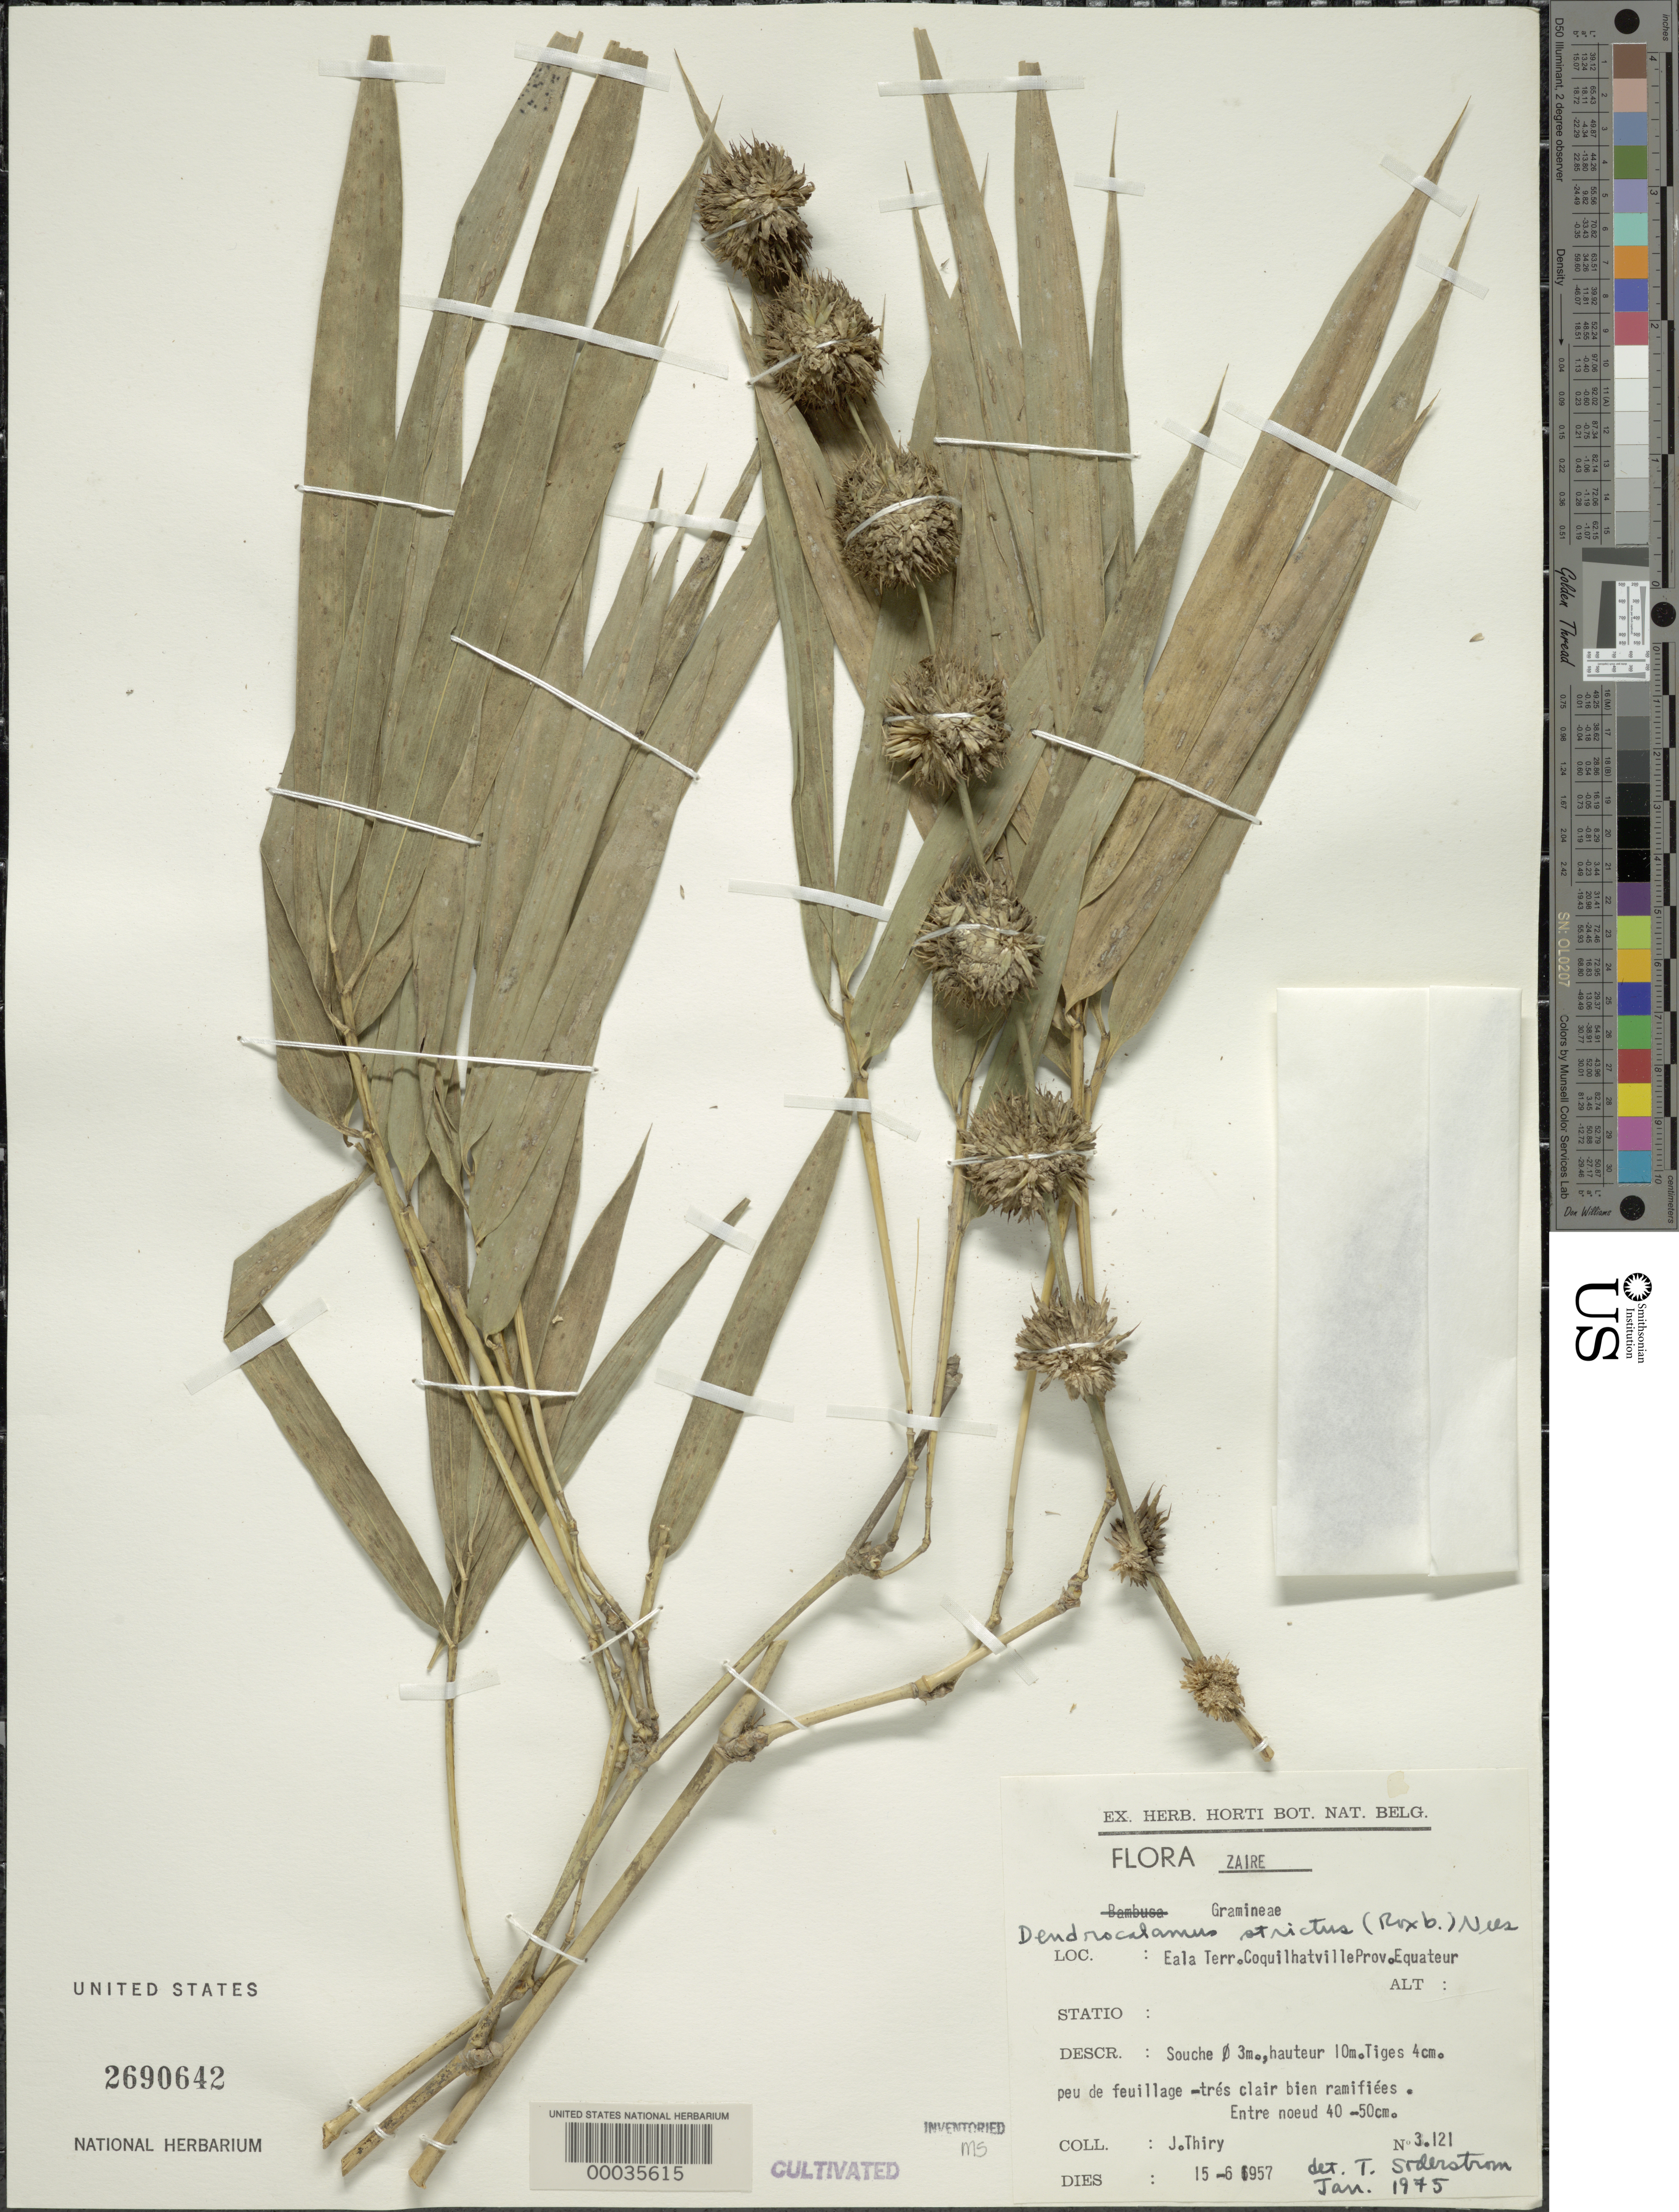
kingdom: Plantae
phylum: Tracheophyta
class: Liliopsida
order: Poales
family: Poaceae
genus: Dendrocalamus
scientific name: Dendrocalamus strictus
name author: (Roxb.) Nees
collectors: J. Thiry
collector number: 3121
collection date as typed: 15 Jun 1957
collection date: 1957-06-15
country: Congo, Democratic Republic of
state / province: Équateur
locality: Eala, coquihatville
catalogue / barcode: US 2690642